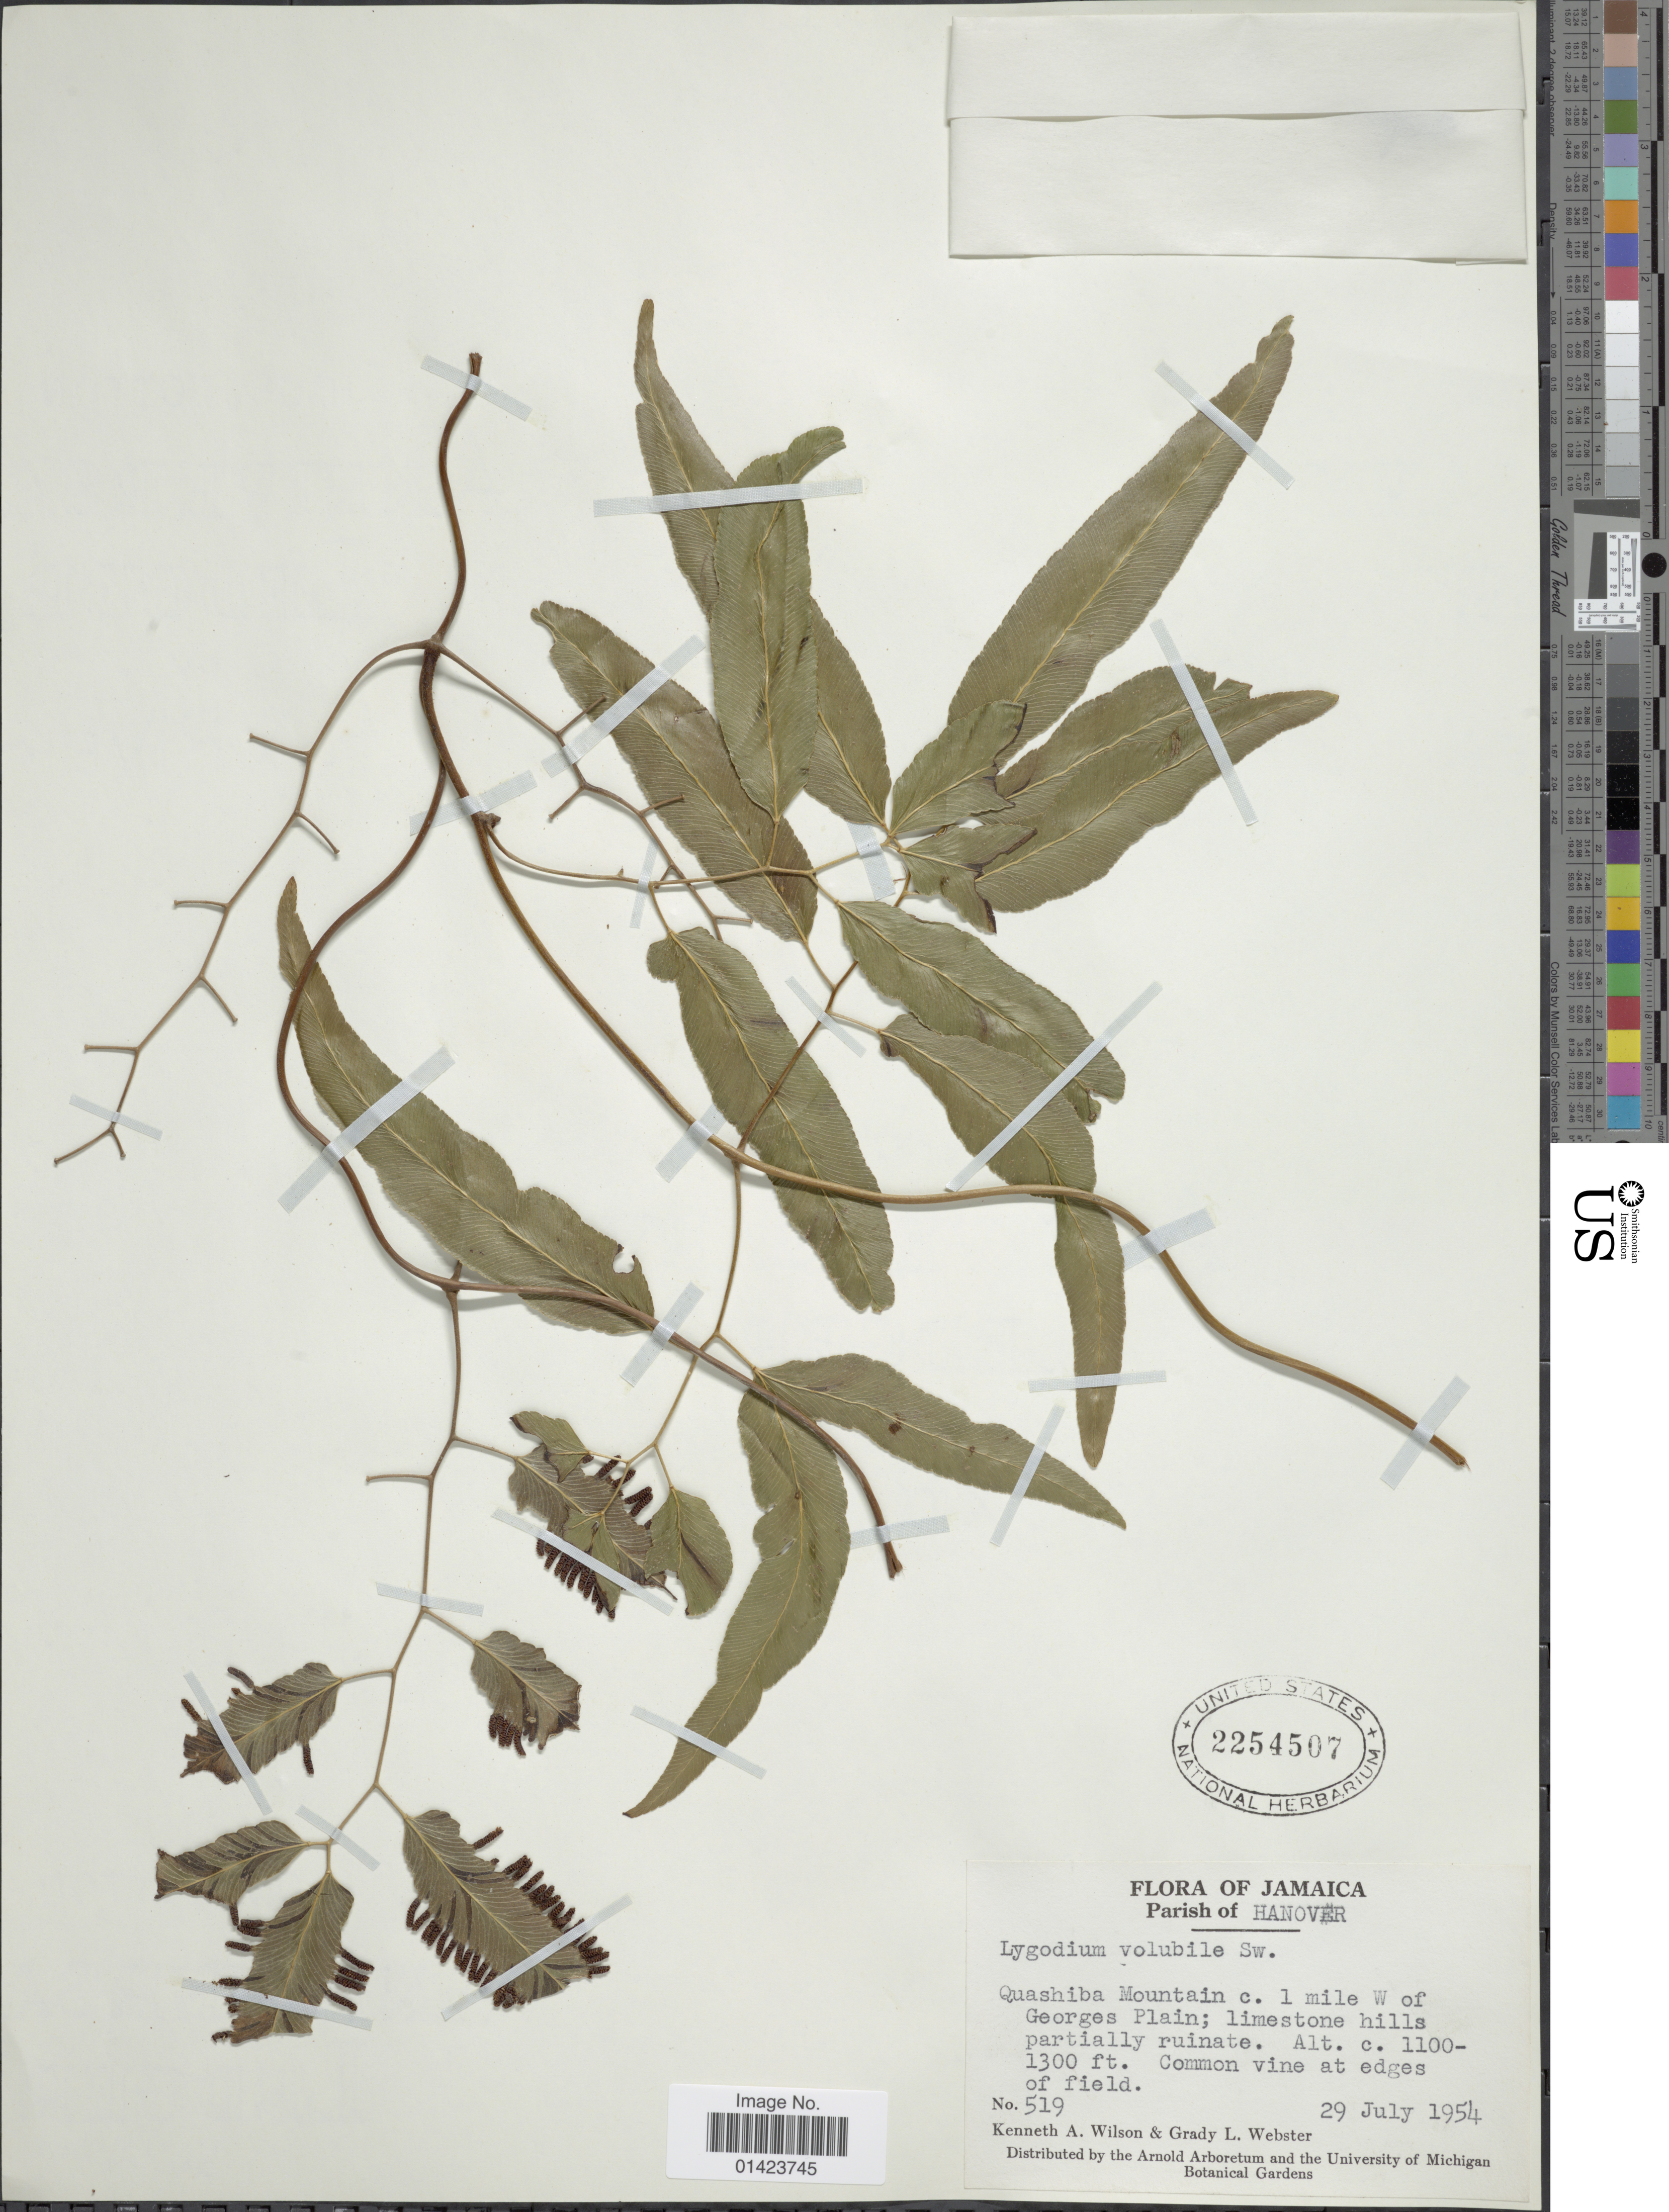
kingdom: Plantae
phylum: Tracheophyta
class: Polypodiopsida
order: Schizaeales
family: Lygodiaceae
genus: Lygodium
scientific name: Lygodium volubile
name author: Sw.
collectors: K. A. Wilson & G. L. Webster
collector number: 519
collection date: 1954-07-29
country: Jamaica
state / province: Hanover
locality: Jamaica, Parish of Hanover, Quashiba mountain c. 1 mile W of Georges Plain; limestone hills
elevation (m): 335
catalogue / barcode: US 2254507